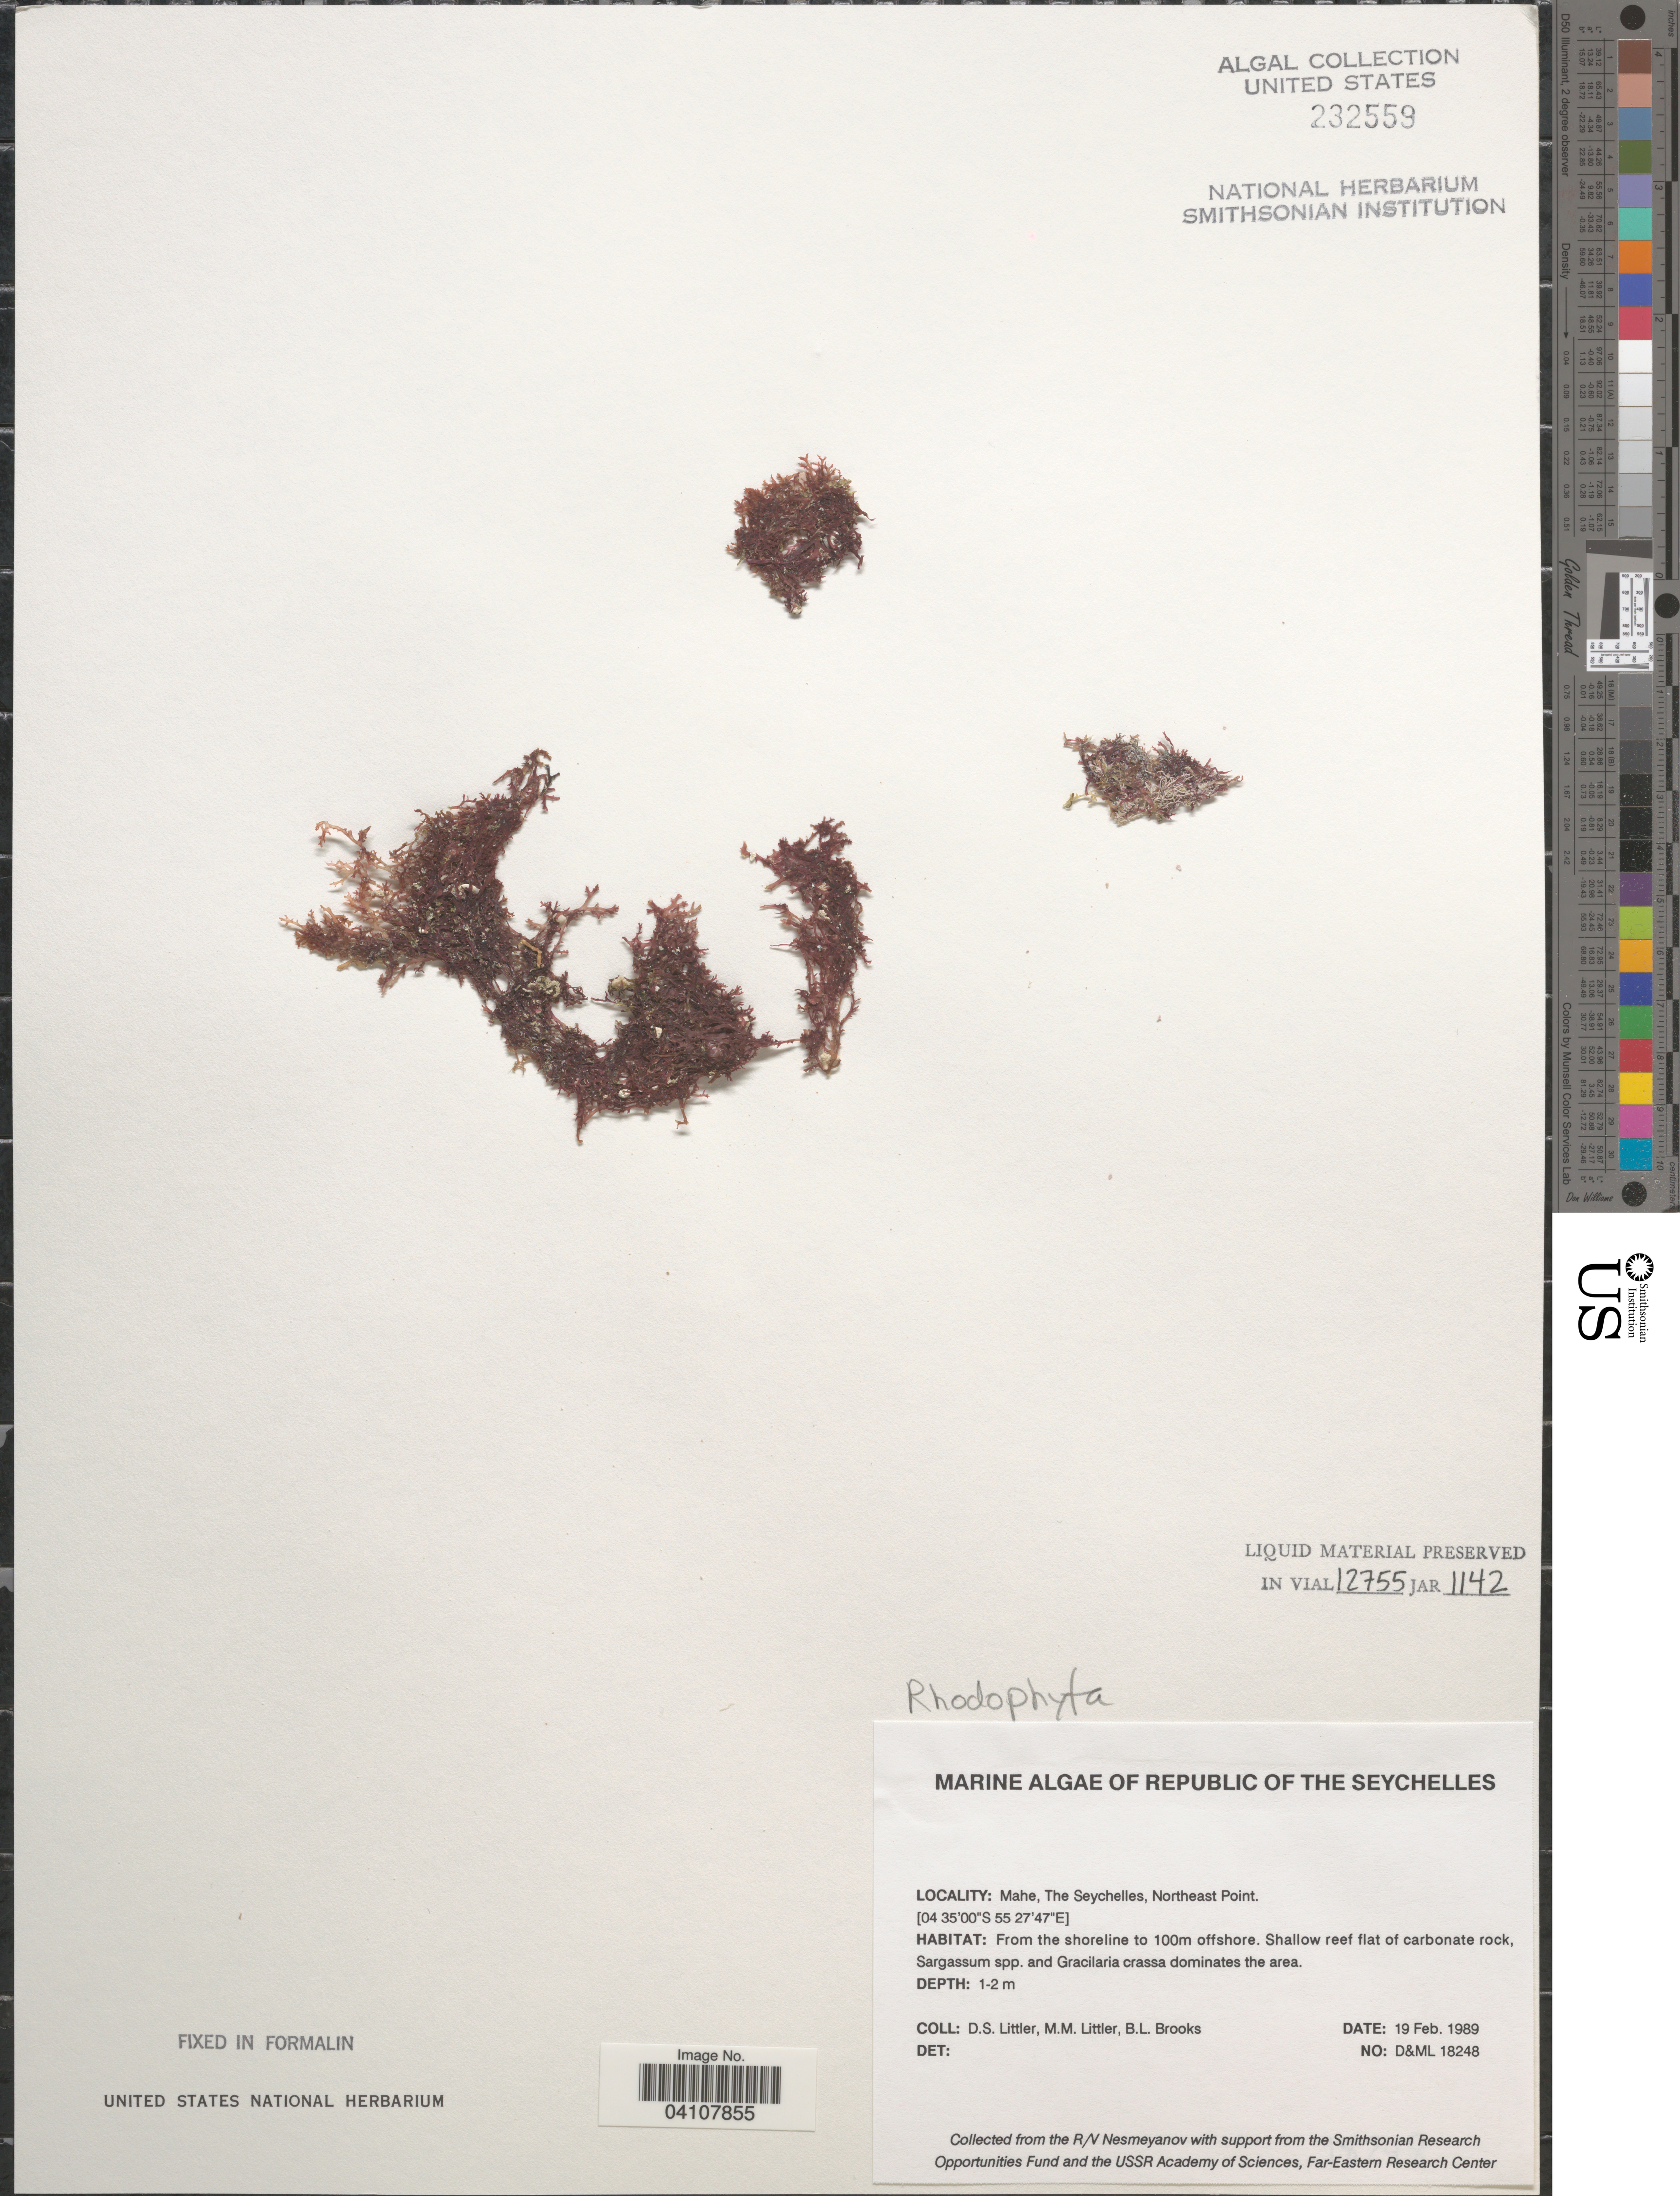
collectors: D. S. Littler & B. Brooks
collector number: D&ML18248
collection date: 1989-02-19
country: Seychelles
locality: Republic of the Seychelles. Mahe, Northeast Point. From the shoreline to 100m offshore.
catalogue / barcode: US 232559